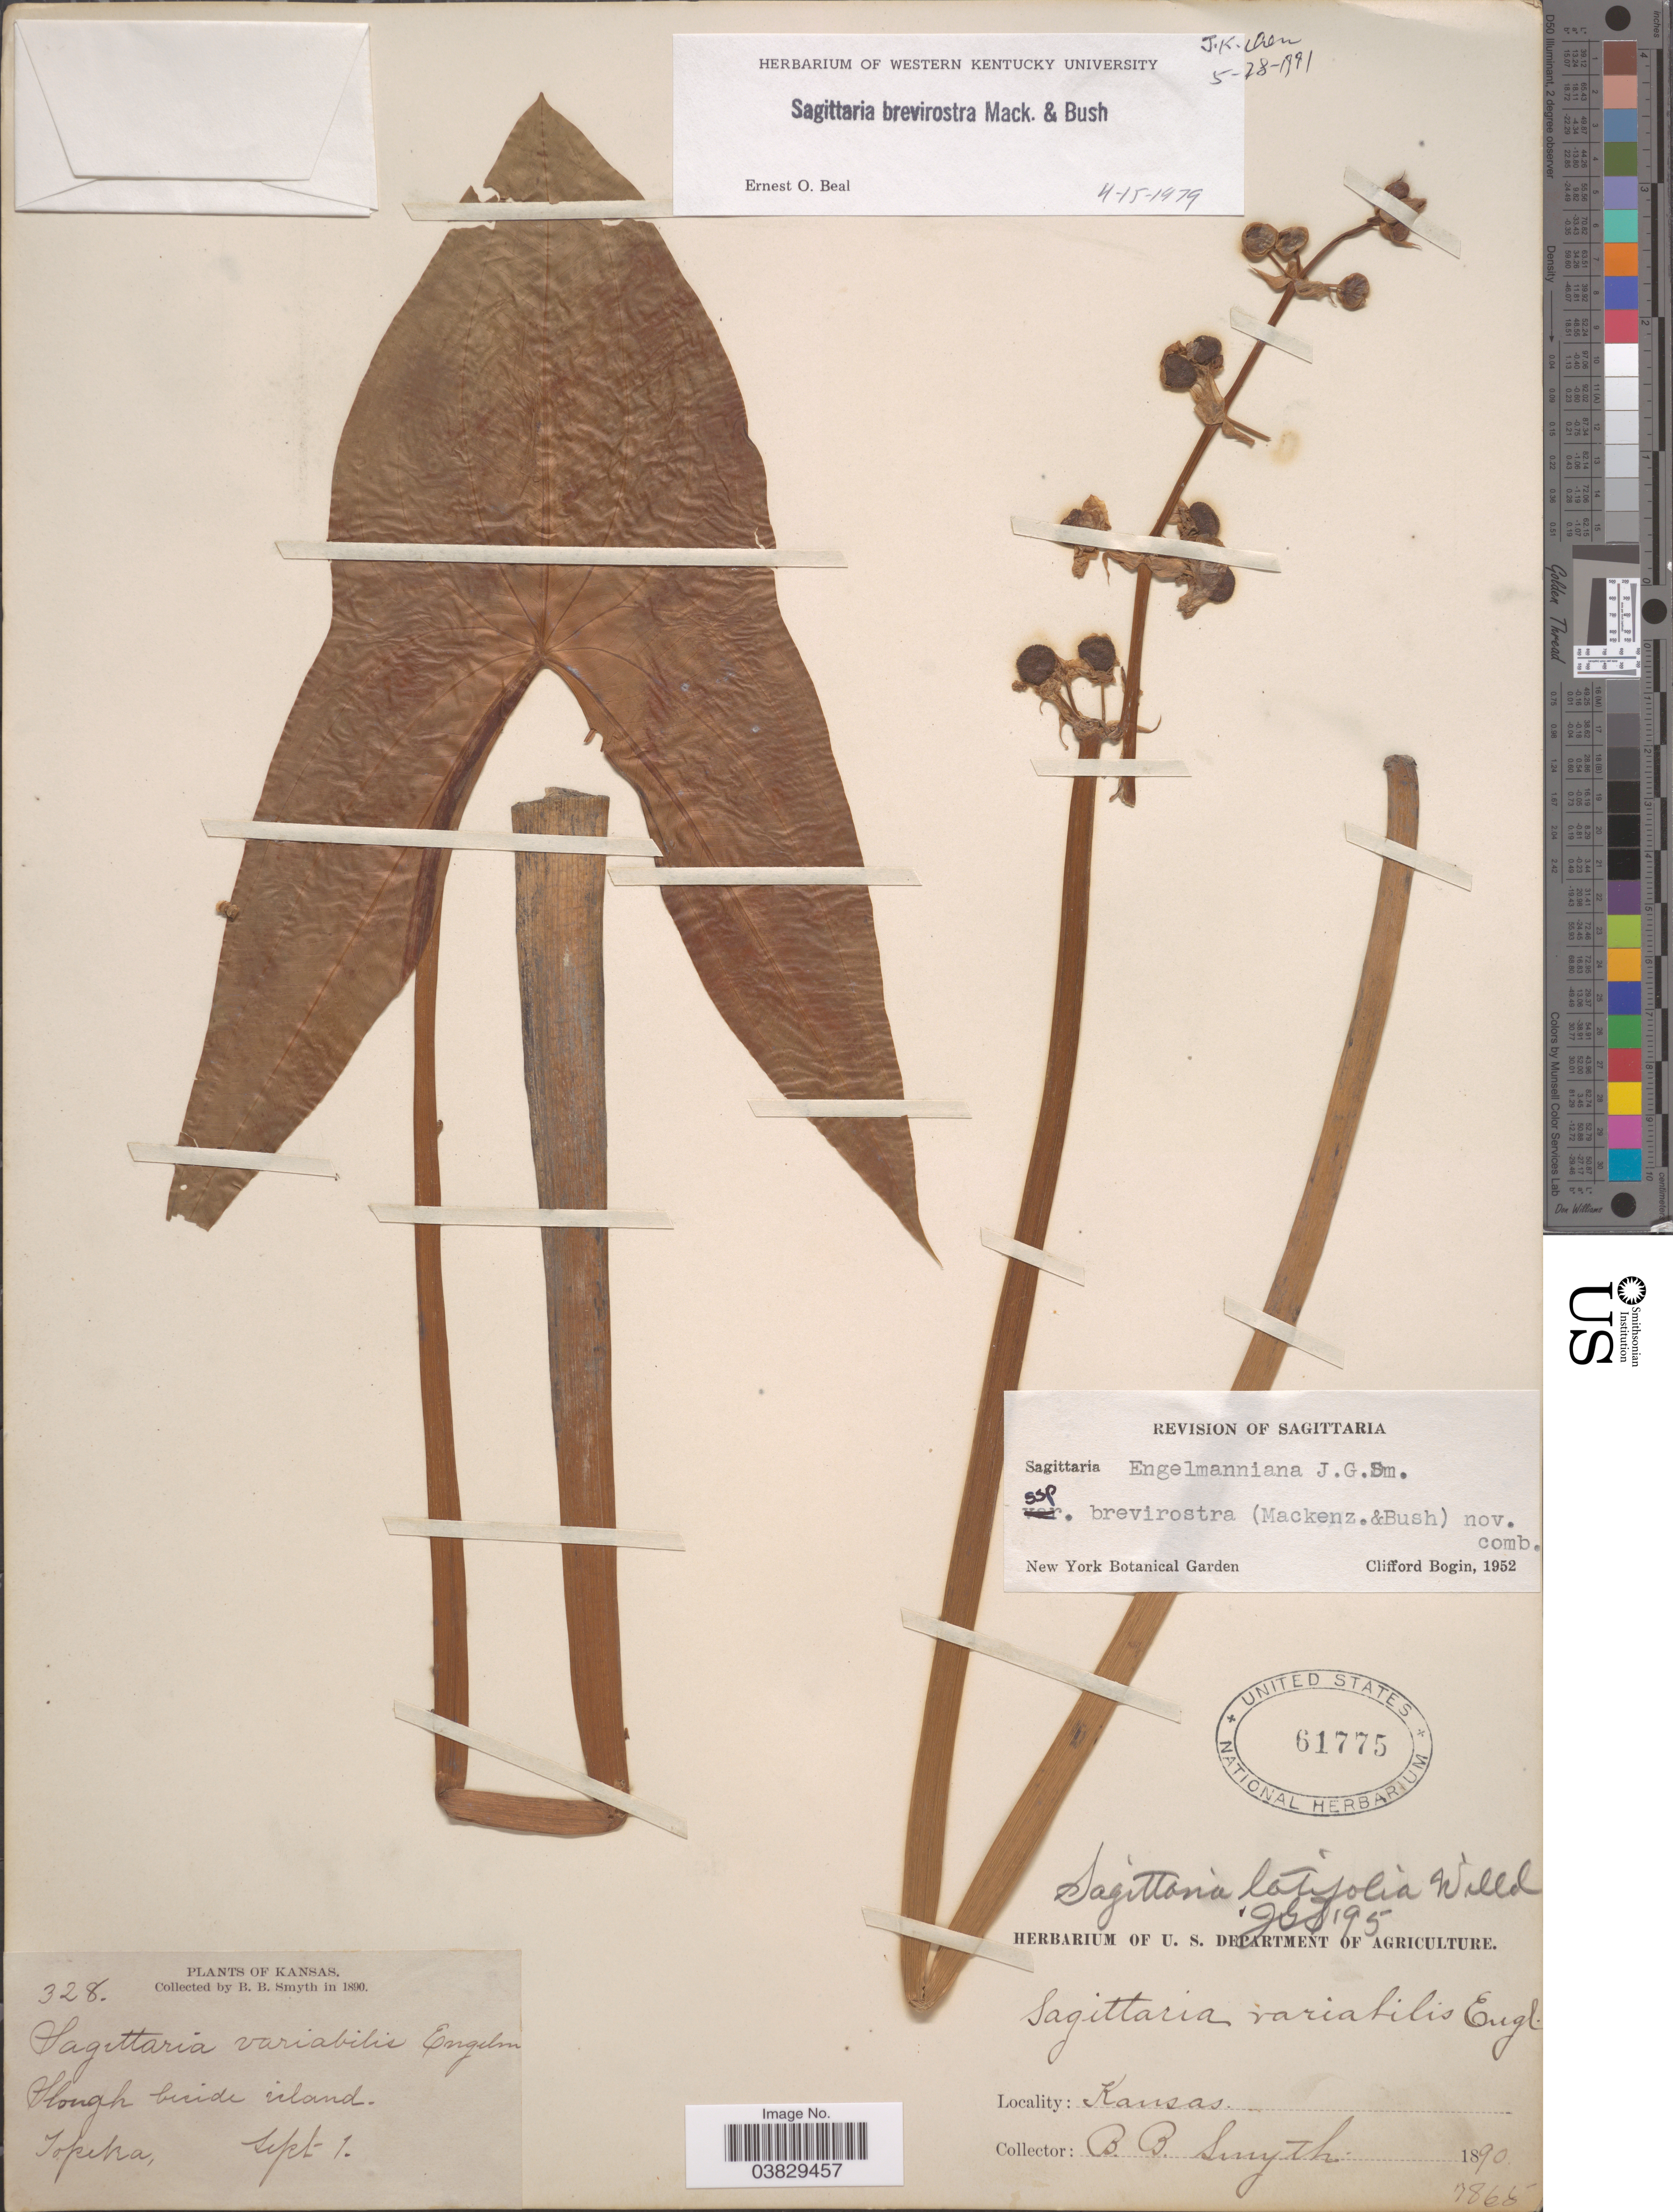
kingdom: Plantae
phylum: Tracheophyta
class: Liliopsida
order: Alismatales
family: Alismataceae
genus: Sagittaria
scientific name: Sagittaria brevirostra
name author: Mack. & Bush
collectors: B. Smyth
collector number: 328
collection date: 1890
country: United States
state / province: Kansas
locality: Slough beside island. Topeka.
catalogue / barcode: US 61775